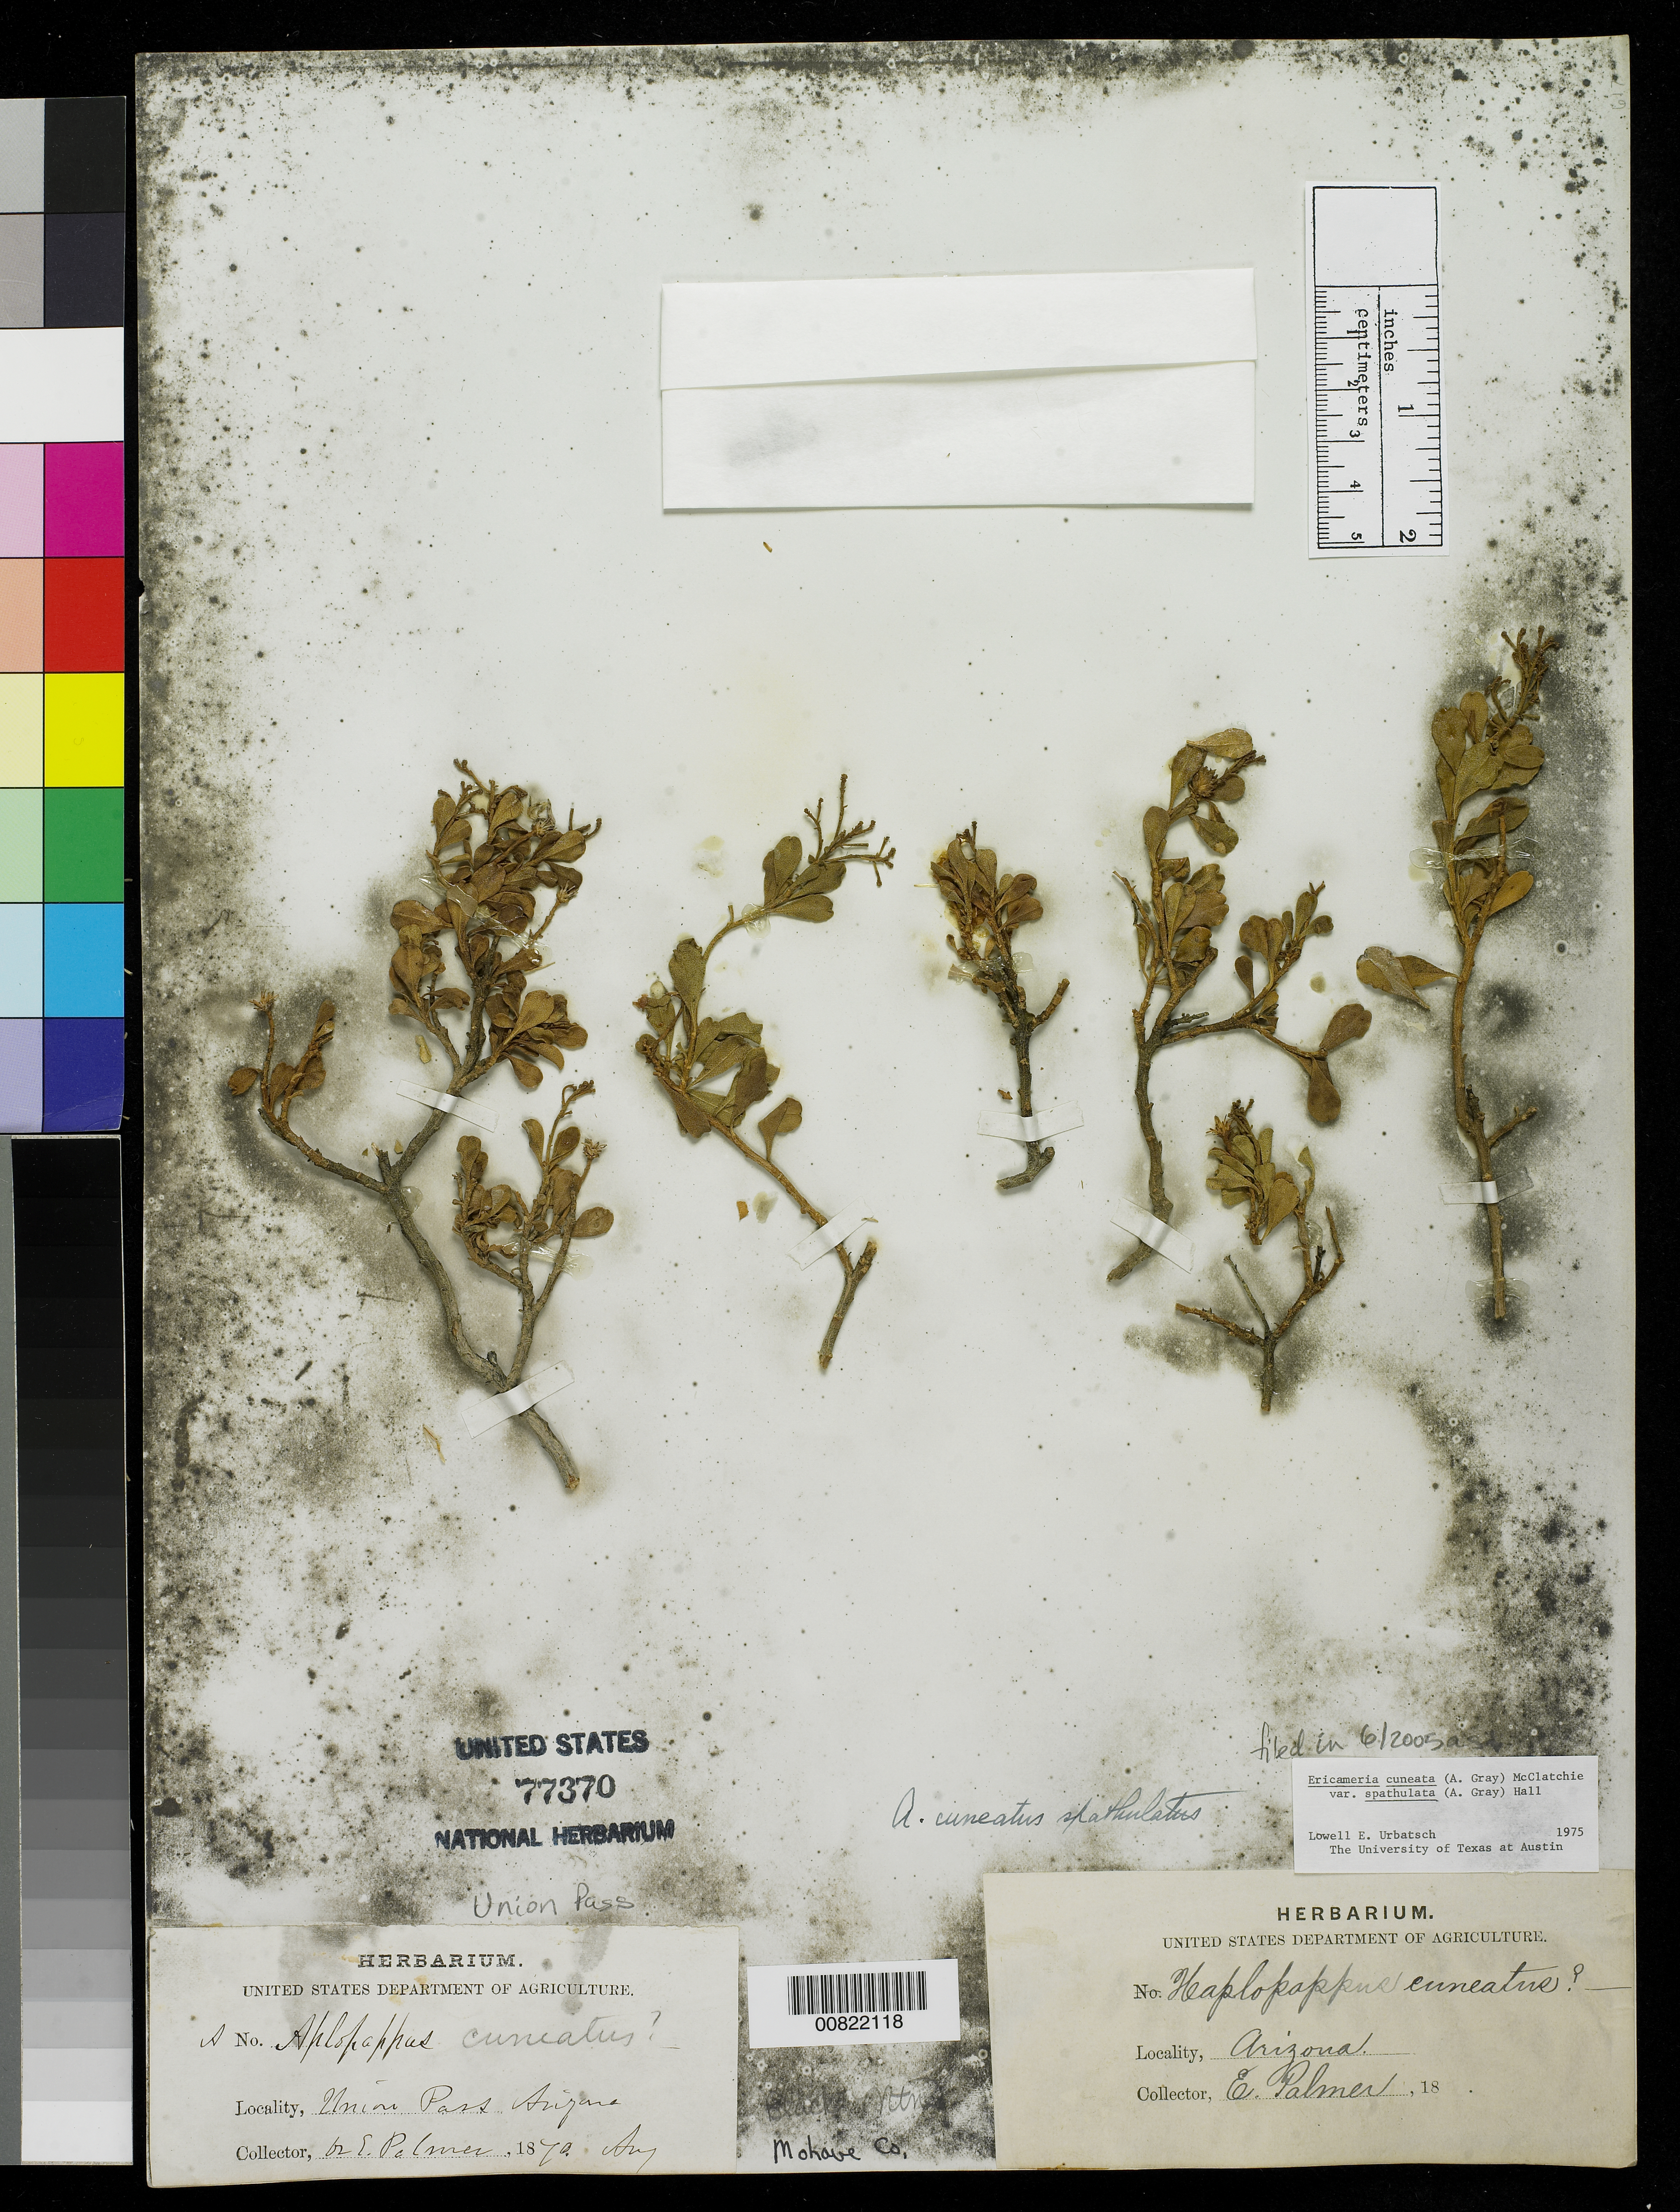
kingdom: Plantae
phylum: Tracheophyta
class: Magnoliopsida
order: Asterales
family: Asteraceae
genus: Ericameria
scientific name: Ericameria cuneata var. spathulata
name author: (A. Gray) H.M. Hall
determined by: Urbatsch, Lowell E., Curator (LSU), Louisiana State University (UNITED STATES)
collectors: E. Palmer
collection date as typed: Aug 1870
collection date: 1870-08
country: United States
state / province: Arizona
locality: Union Pass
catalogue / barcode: US 77370